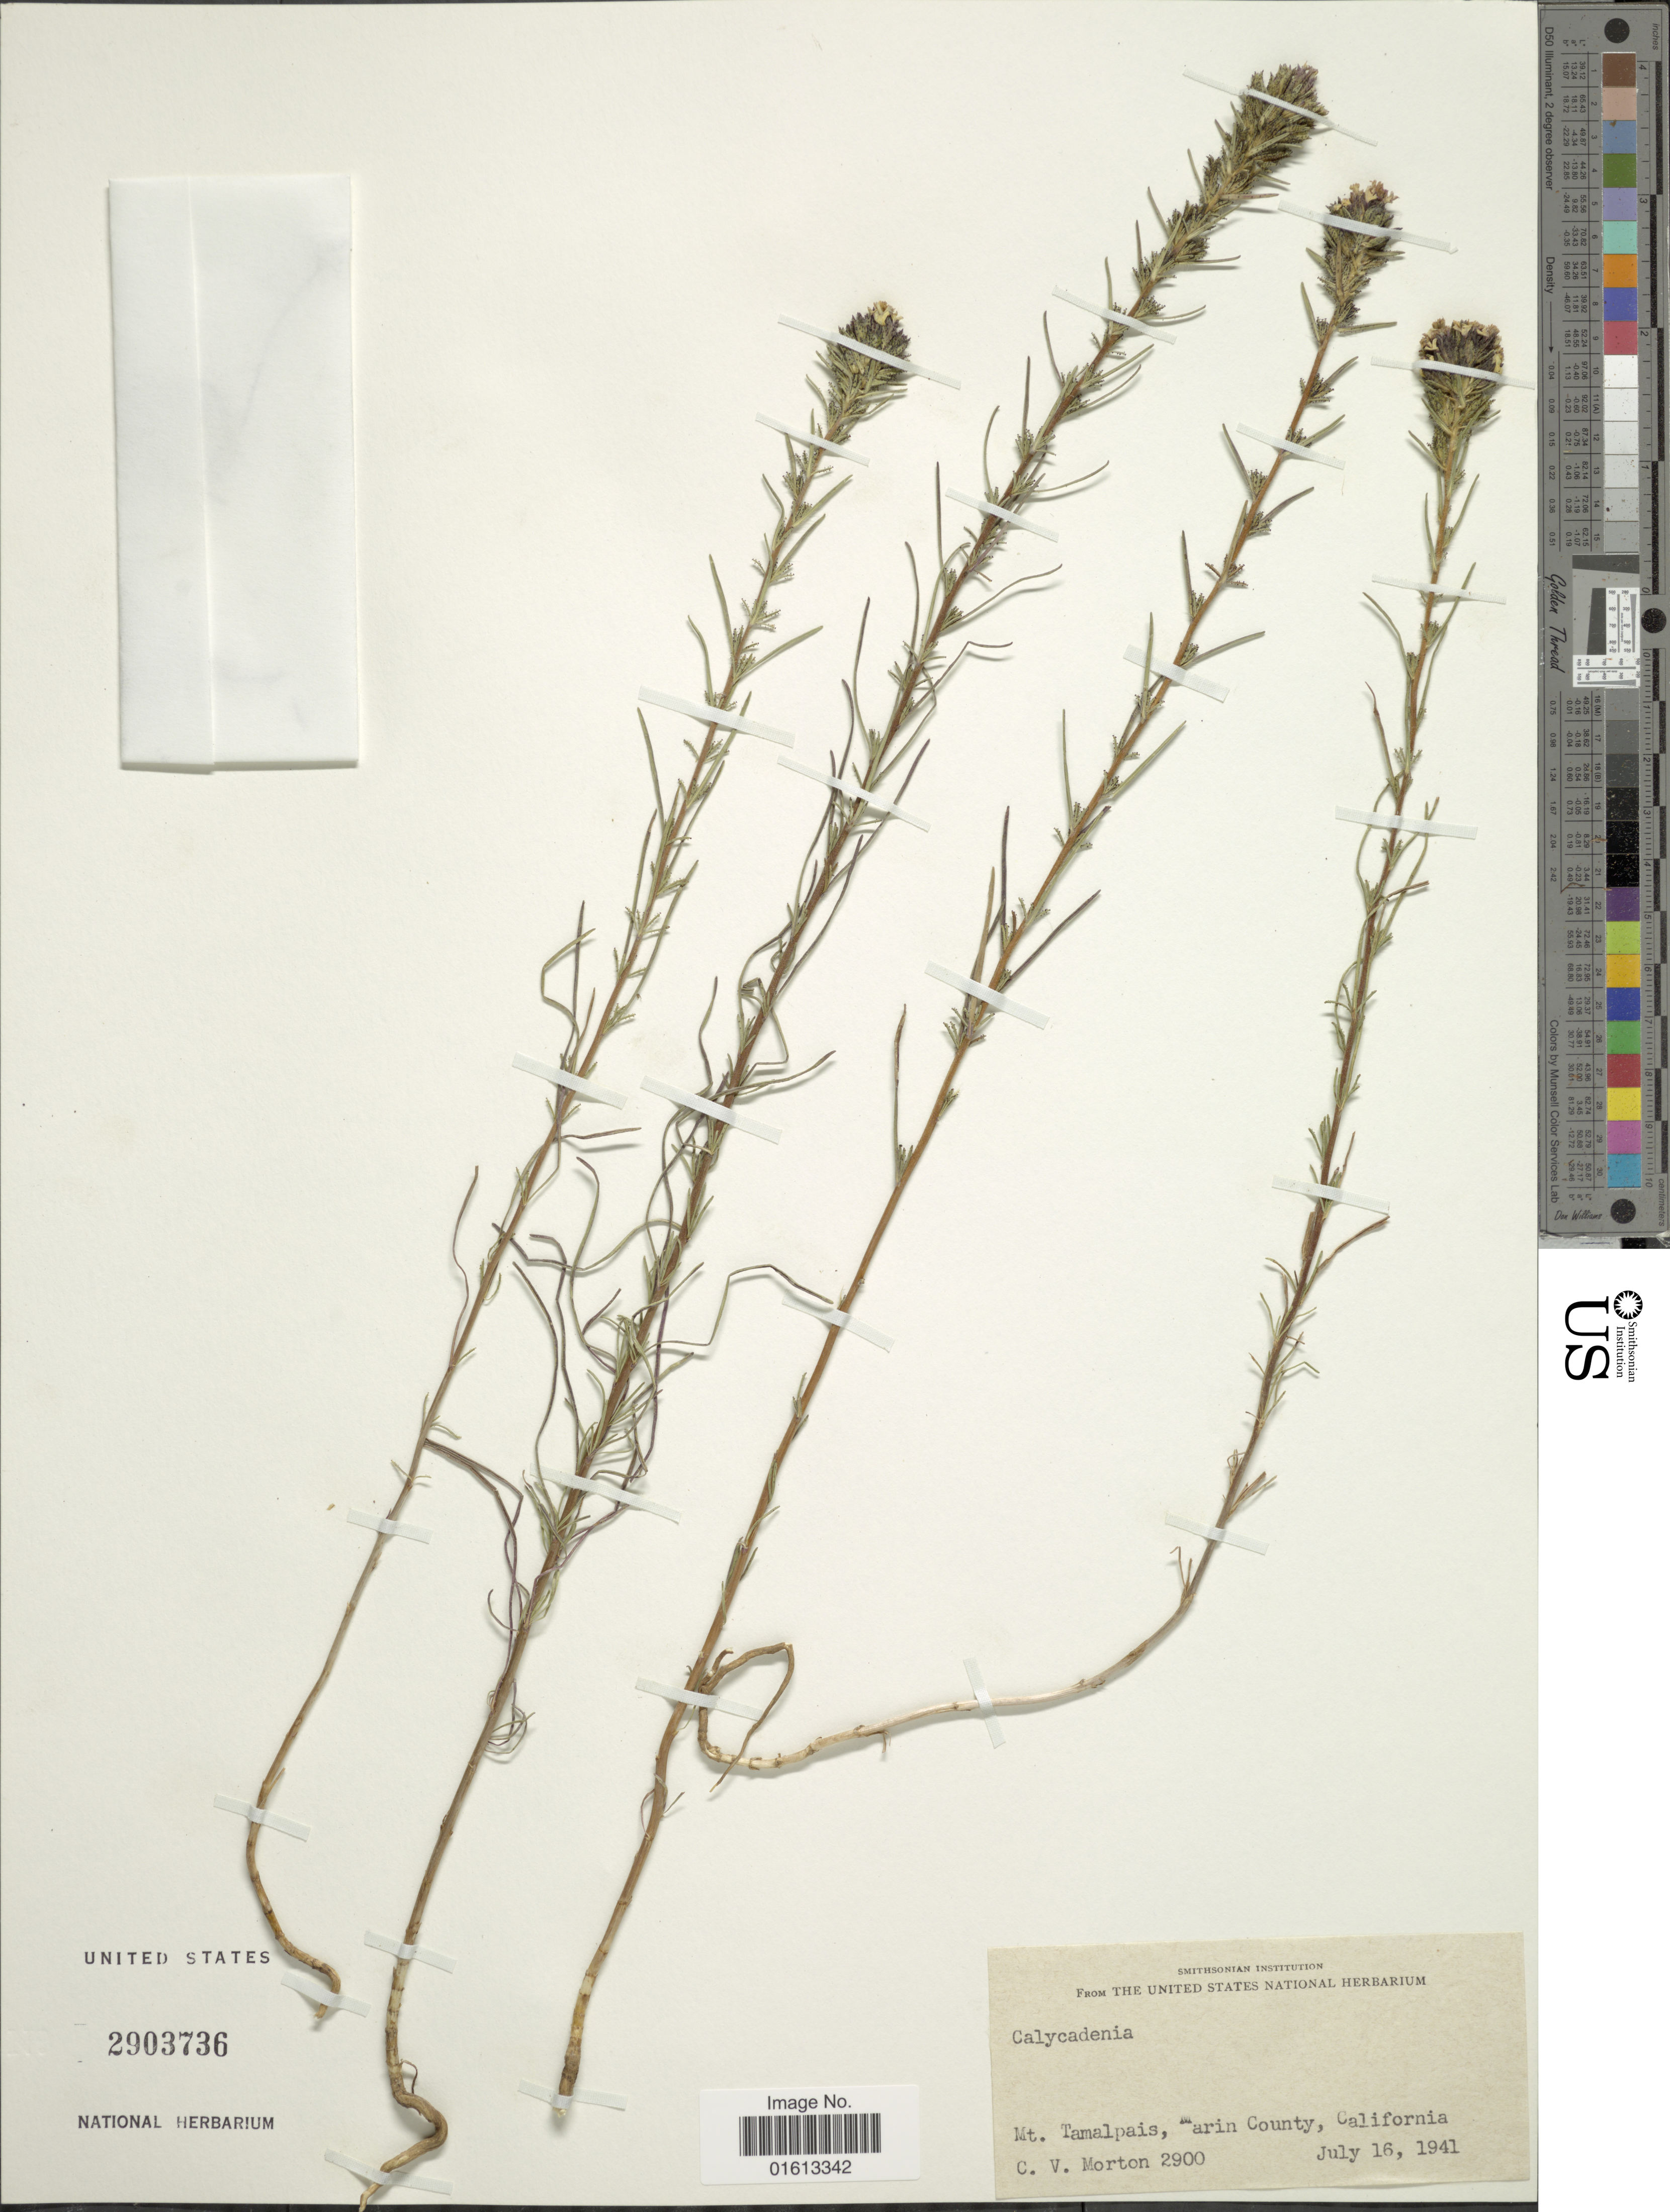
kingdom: Plantae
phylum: Tracheophyta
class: Magnoliopsida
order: Asterales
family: Asteraceae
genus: Calycadenia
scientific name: Calycadenia multiglandulosa subsp. cephalotes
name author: (DC.) D.D. Keck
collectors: C. V. Morton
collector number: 2900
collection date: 1941-07-16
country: United States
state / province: California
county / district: Marin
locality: Mt. Tamalpais, Marin County, California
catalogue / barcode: US 2903736